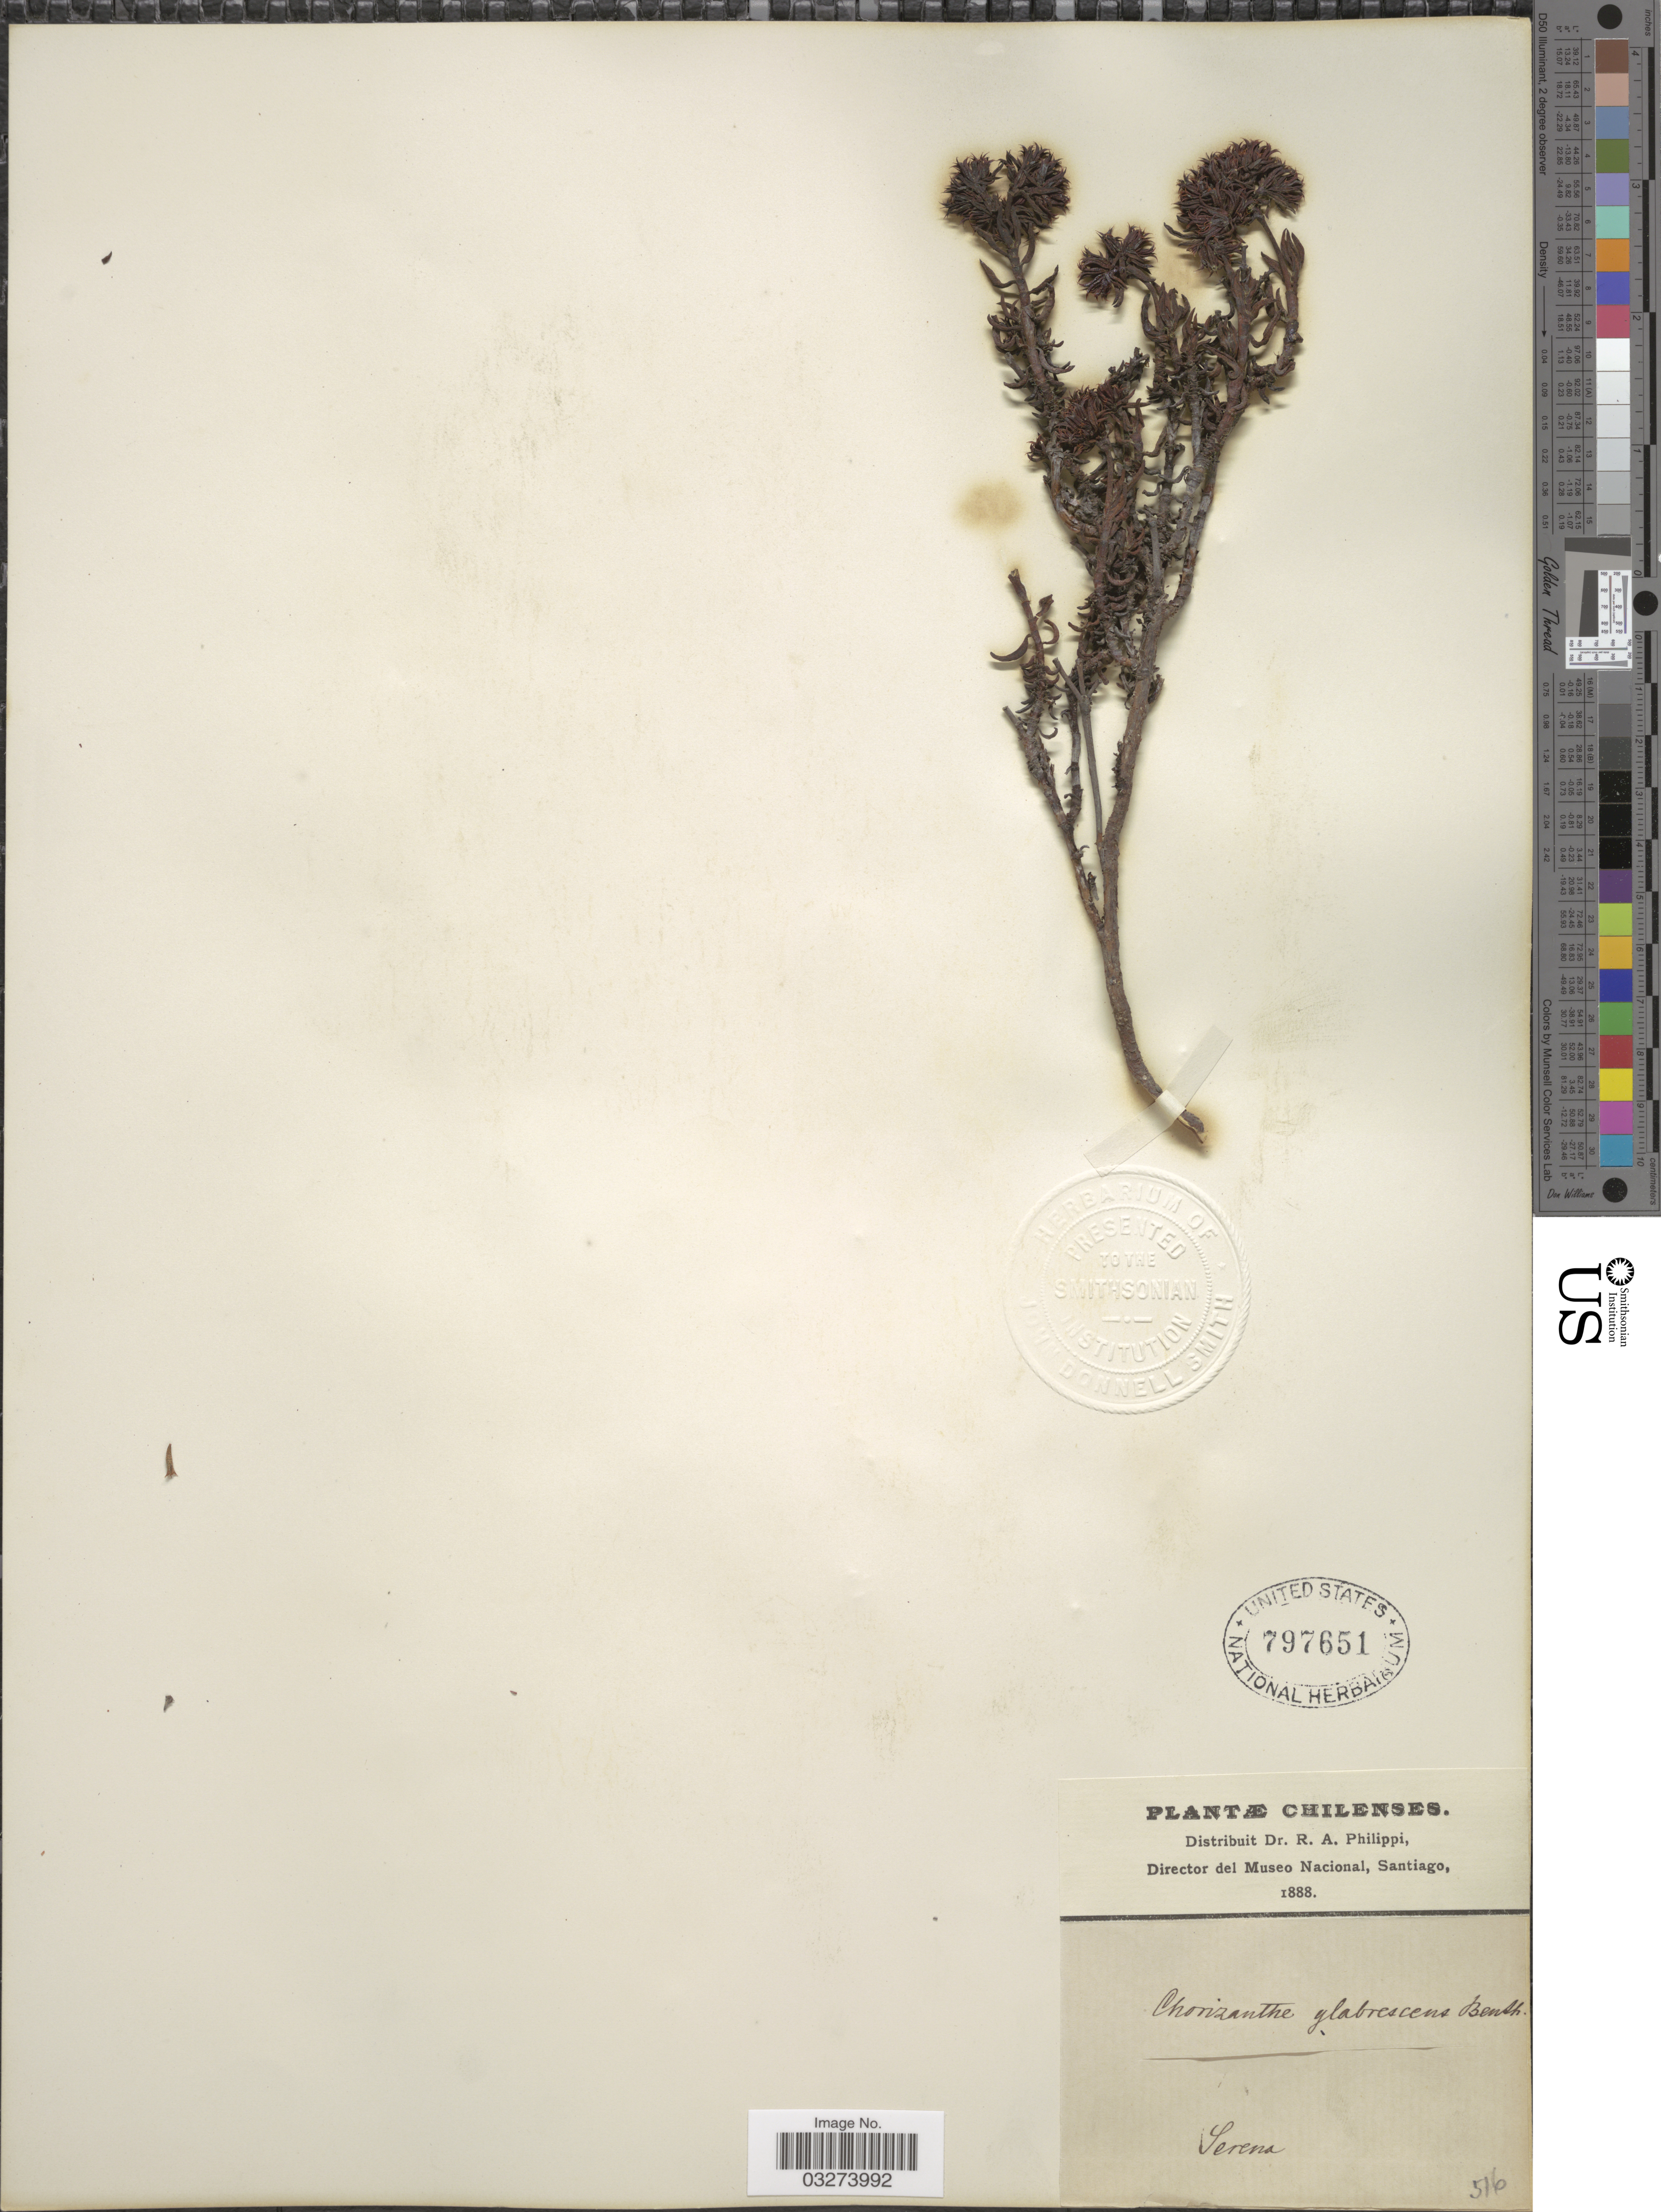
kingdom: Plantae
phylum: Tracheophyta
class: Magnoliopsida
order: Caryophyllales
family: Polygonaceae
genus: Chorizanthe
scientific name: Chorizanthe glabrescens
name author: Benth.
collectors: ex. herb. R.A. Philippi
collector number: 516?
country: Chile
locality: Serena.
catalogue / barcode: US 797651